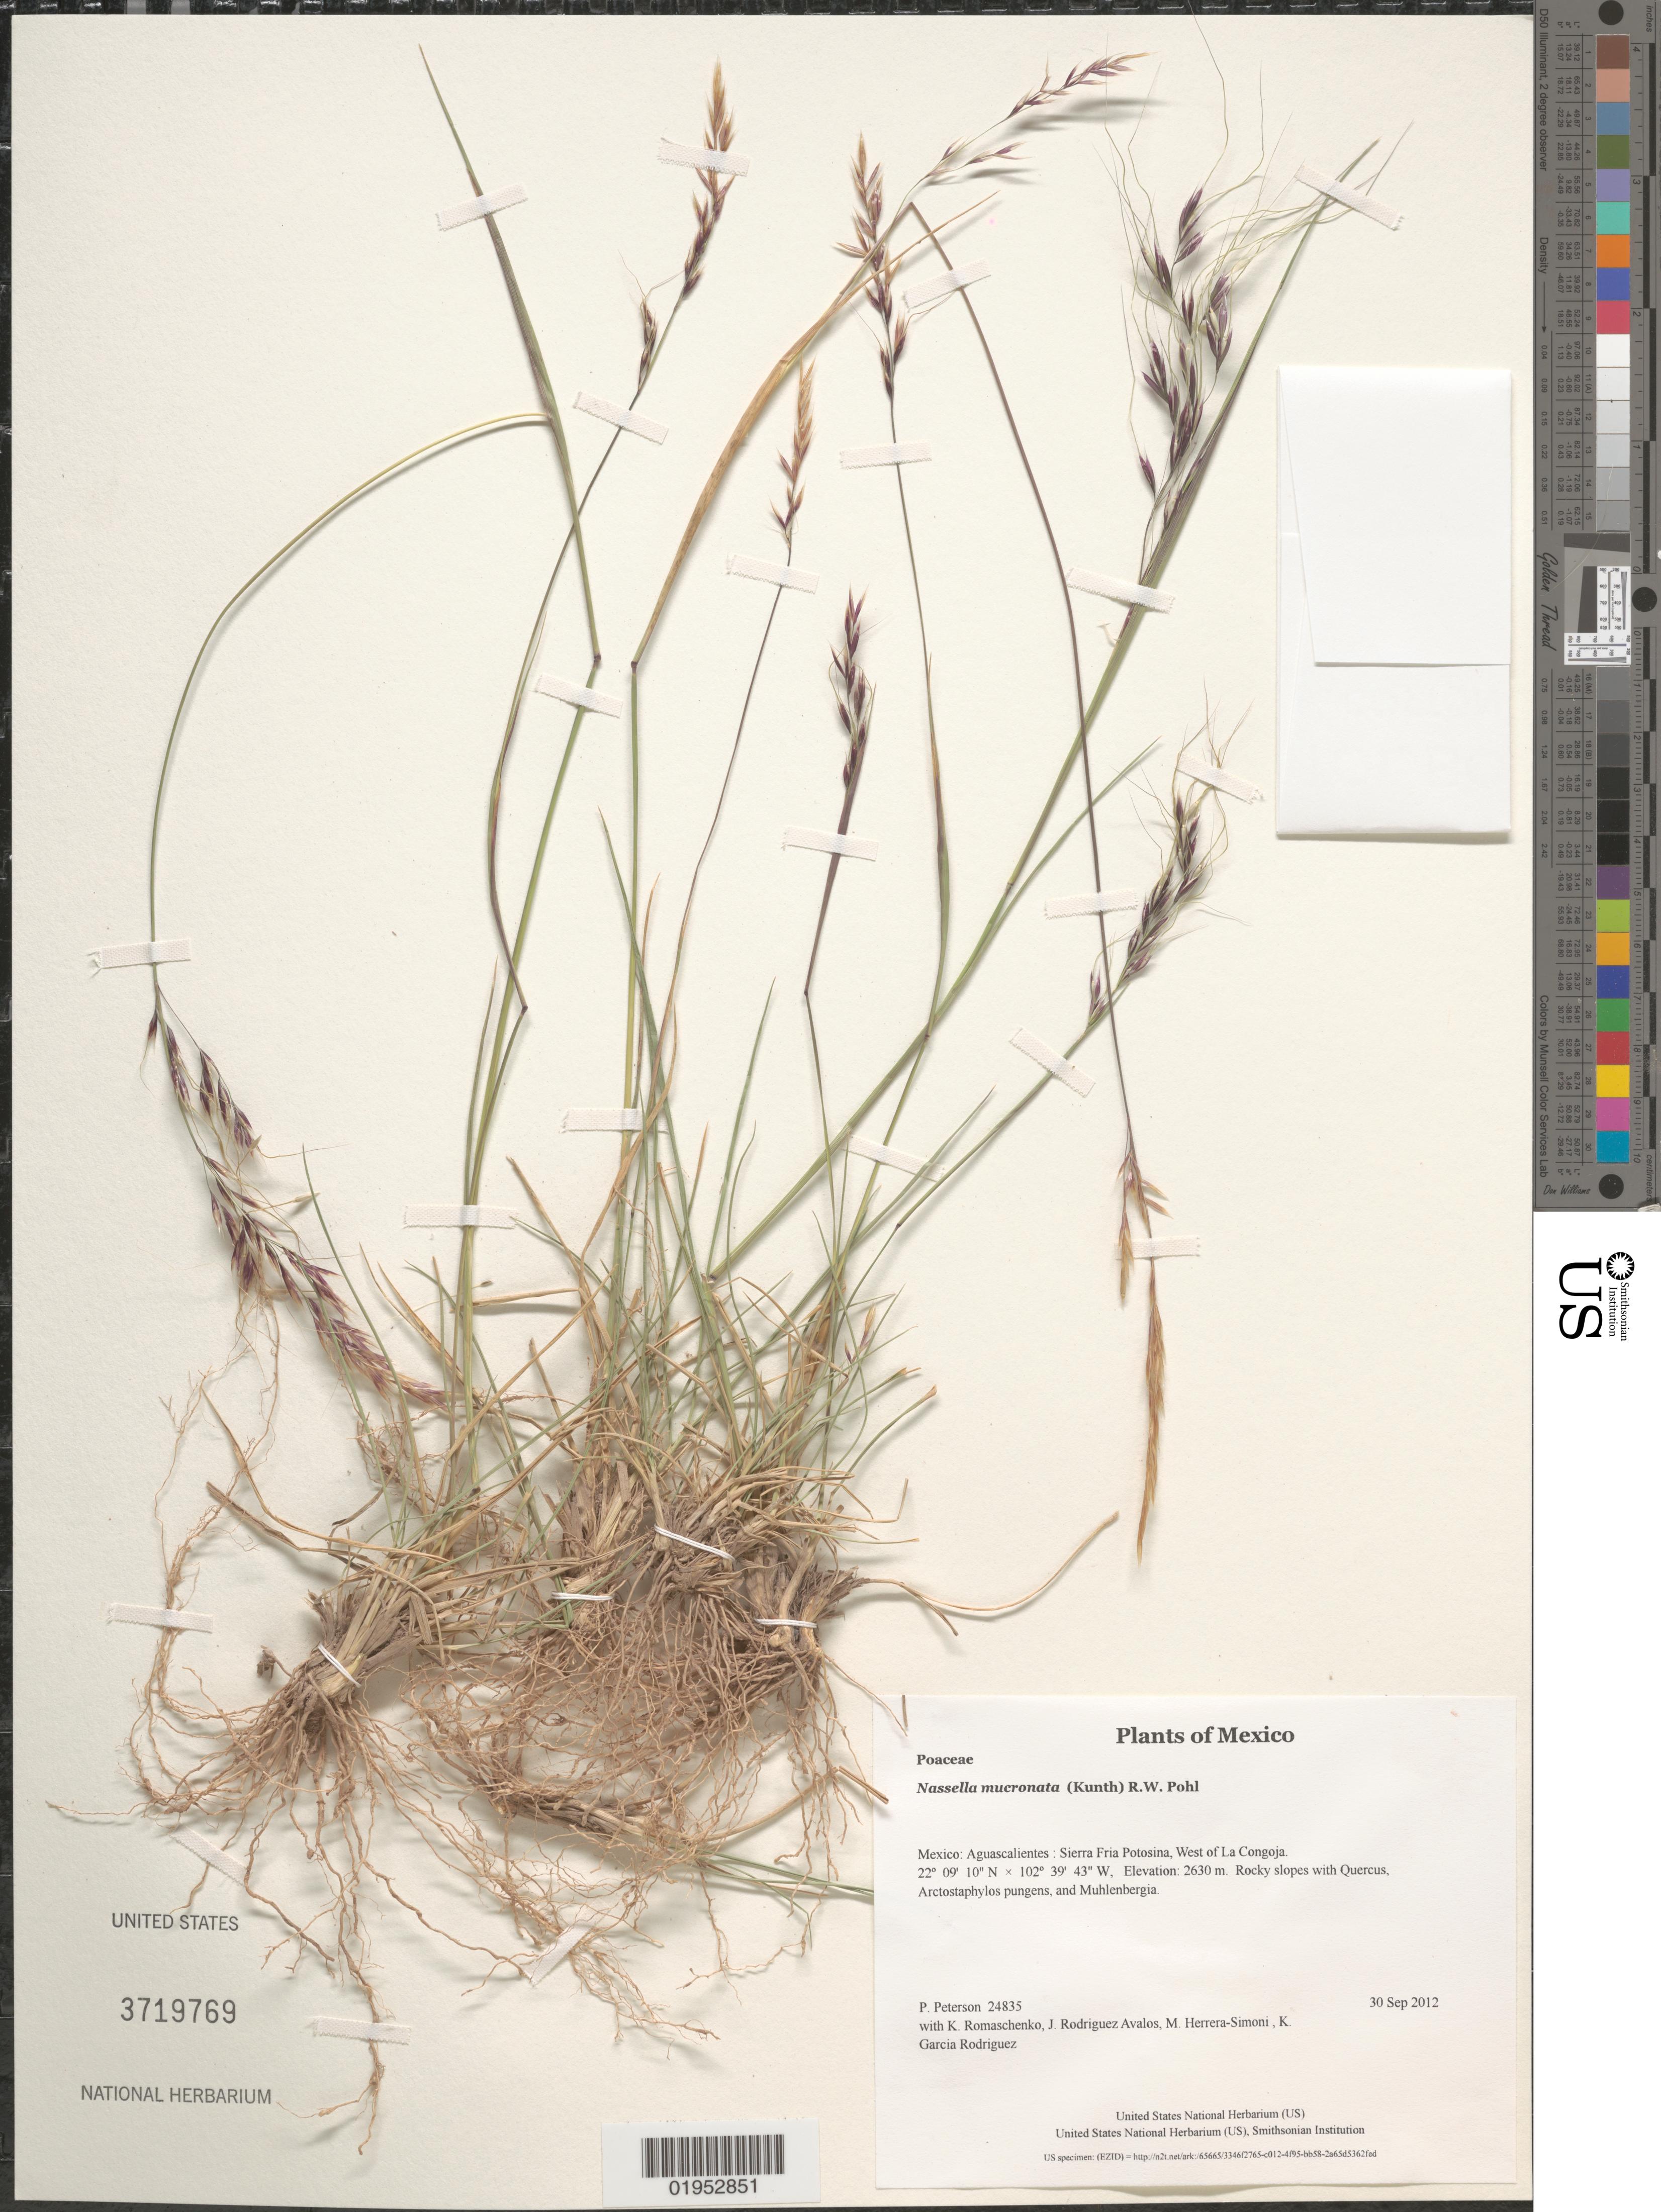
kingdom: Plantae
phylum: Tracheophyta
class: Liliopsida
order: Poales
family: Poaceae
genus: Nassella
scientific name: Nassella mucronata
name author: (Kunth) R.W. Pohl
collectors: P. M. Peterson, K. Romaschenko, J. Rodriguez Avalos, M. Herrera-Simoni & K. Garcia Rodriguez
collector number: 24835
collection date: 2012-09-30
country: Mexico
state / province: Aguascalientes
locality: Sierra Fria Potosina, West of La Congoja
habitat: Rocky slopes with Quercus, Arctostaphylos pungens, and Muhlenbergia.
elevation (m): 2630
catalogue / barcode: US 3719769